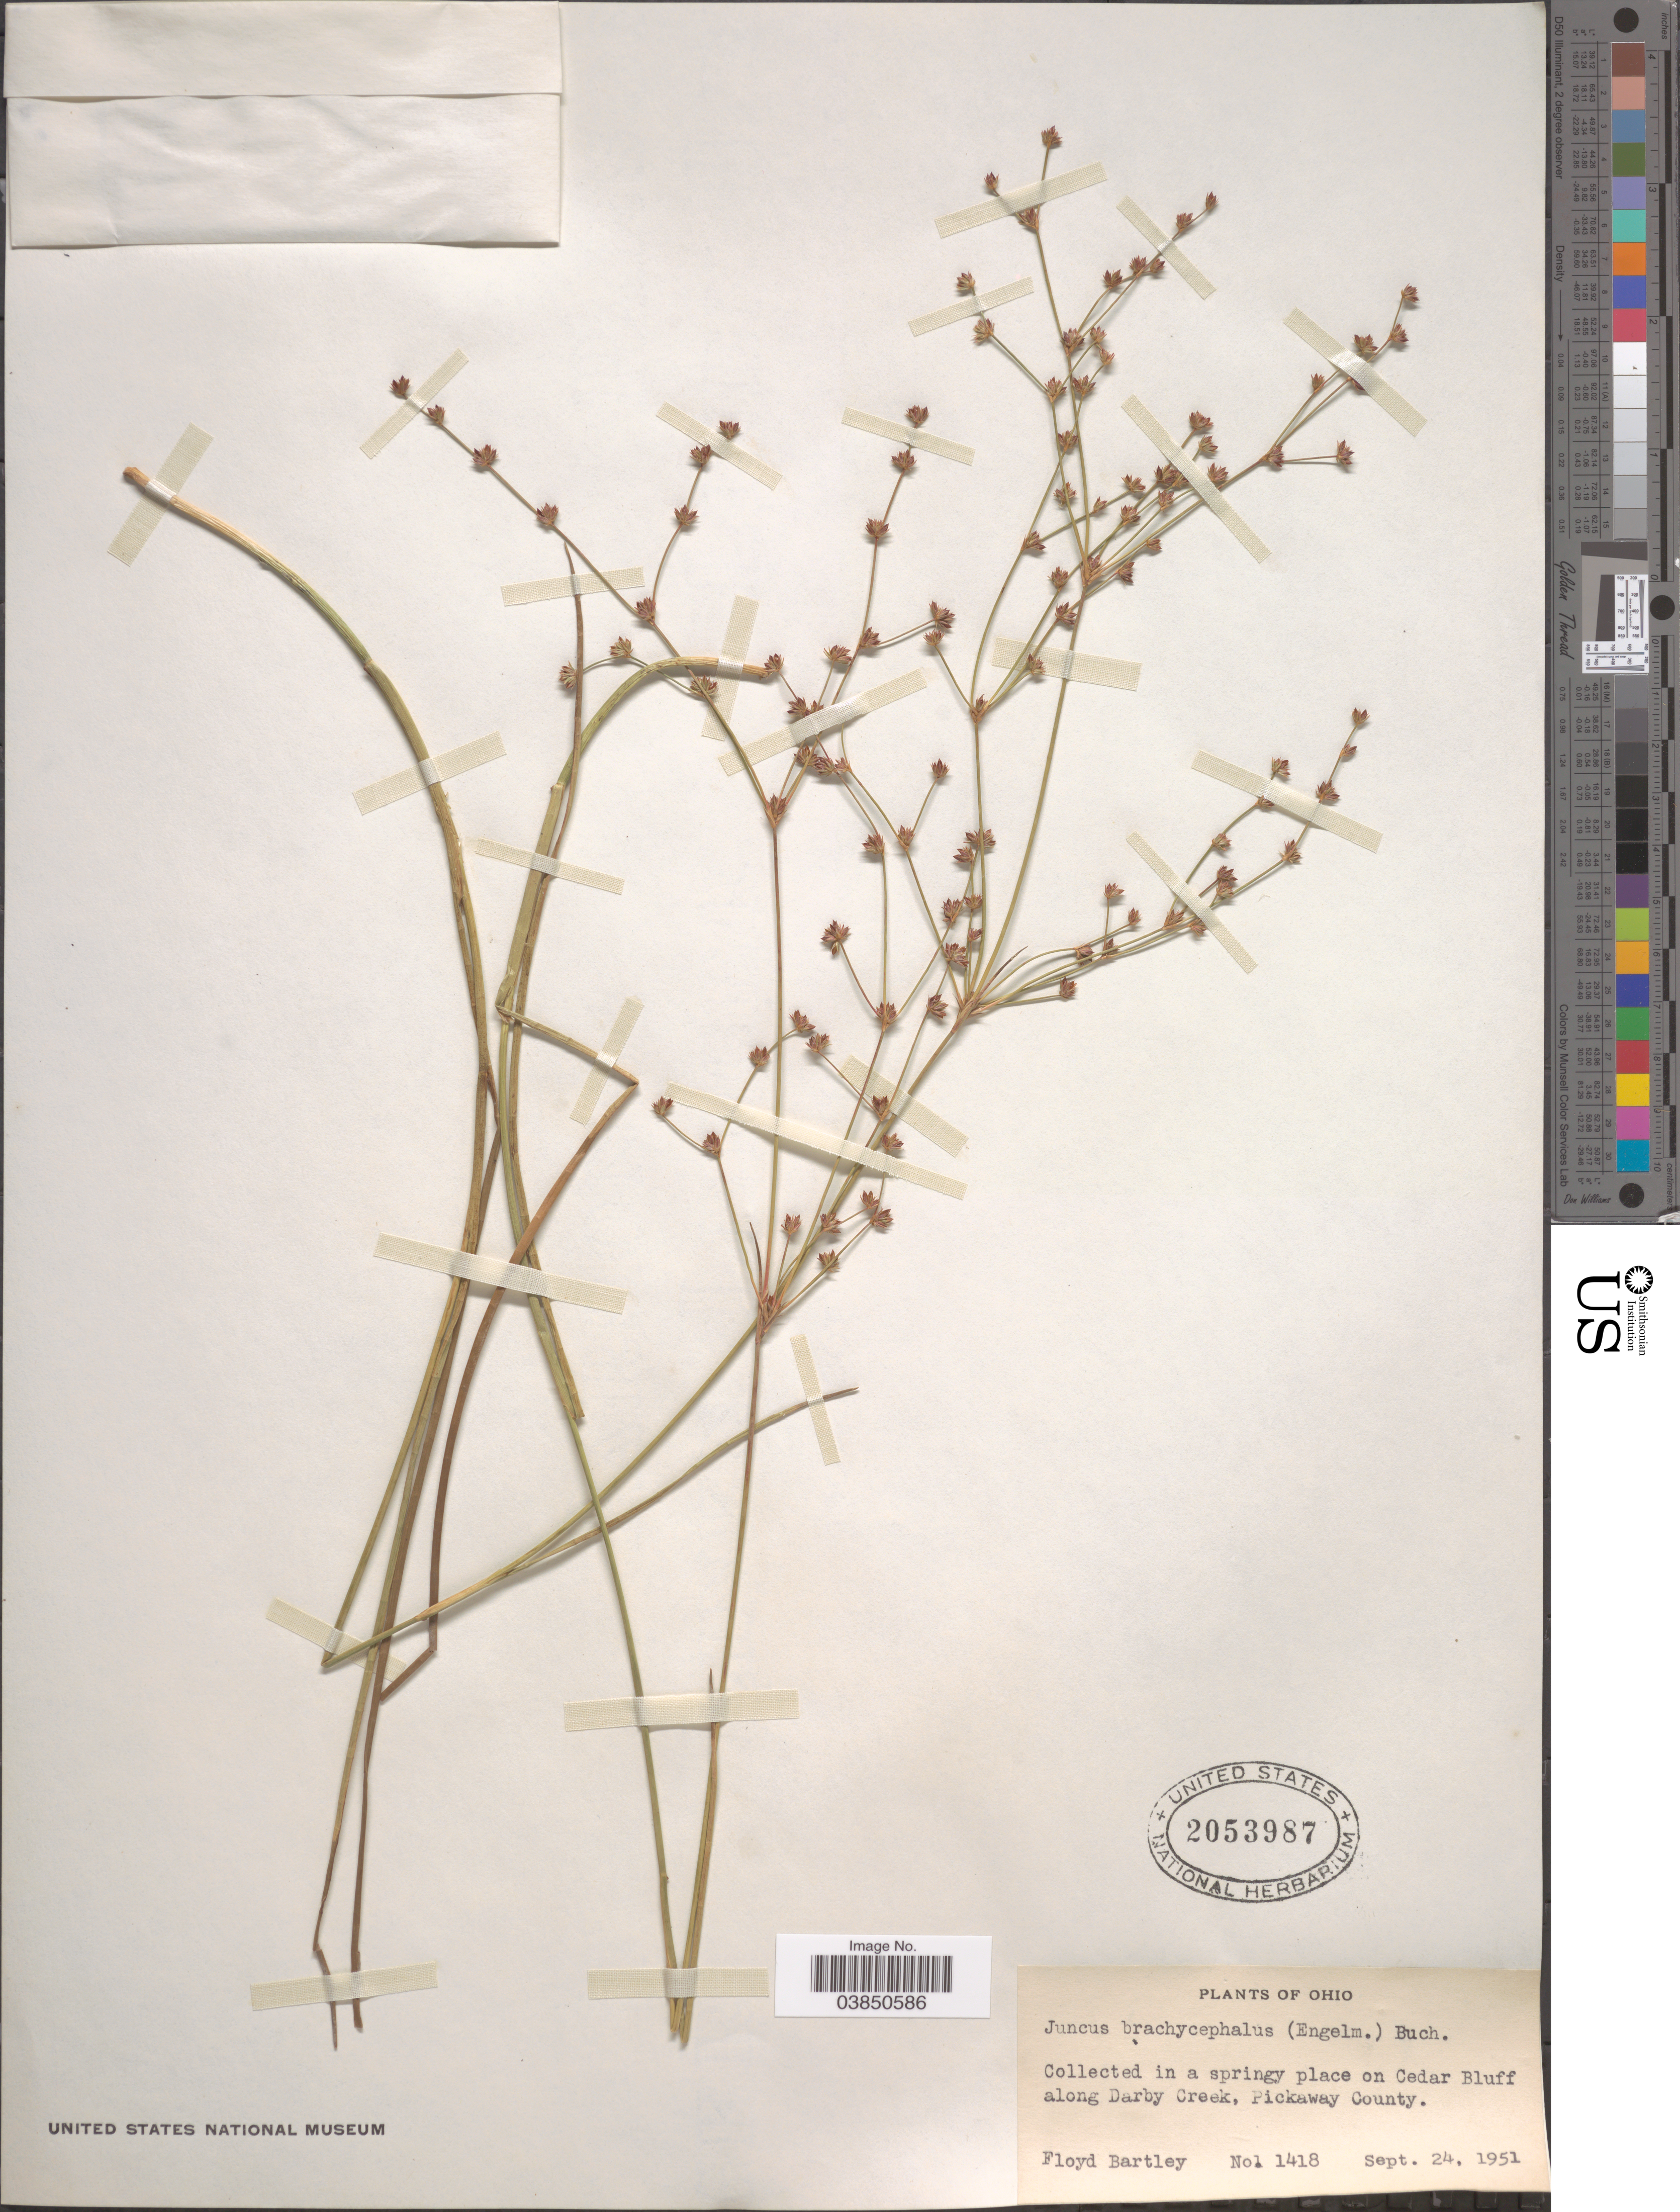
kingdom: Plantae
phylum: Tracheophyta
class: Liliopsida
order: Poales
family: Juncaceae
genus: Juncus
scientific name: Juncus brachycephalus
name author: (Engelm.) Buchenau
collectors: F. Bartley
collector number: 1418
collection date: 1951-09-24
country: United States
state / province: Ohio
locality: On Cedar Bluff along Darby Creek, Pickaway County.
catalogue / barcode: US 2053987